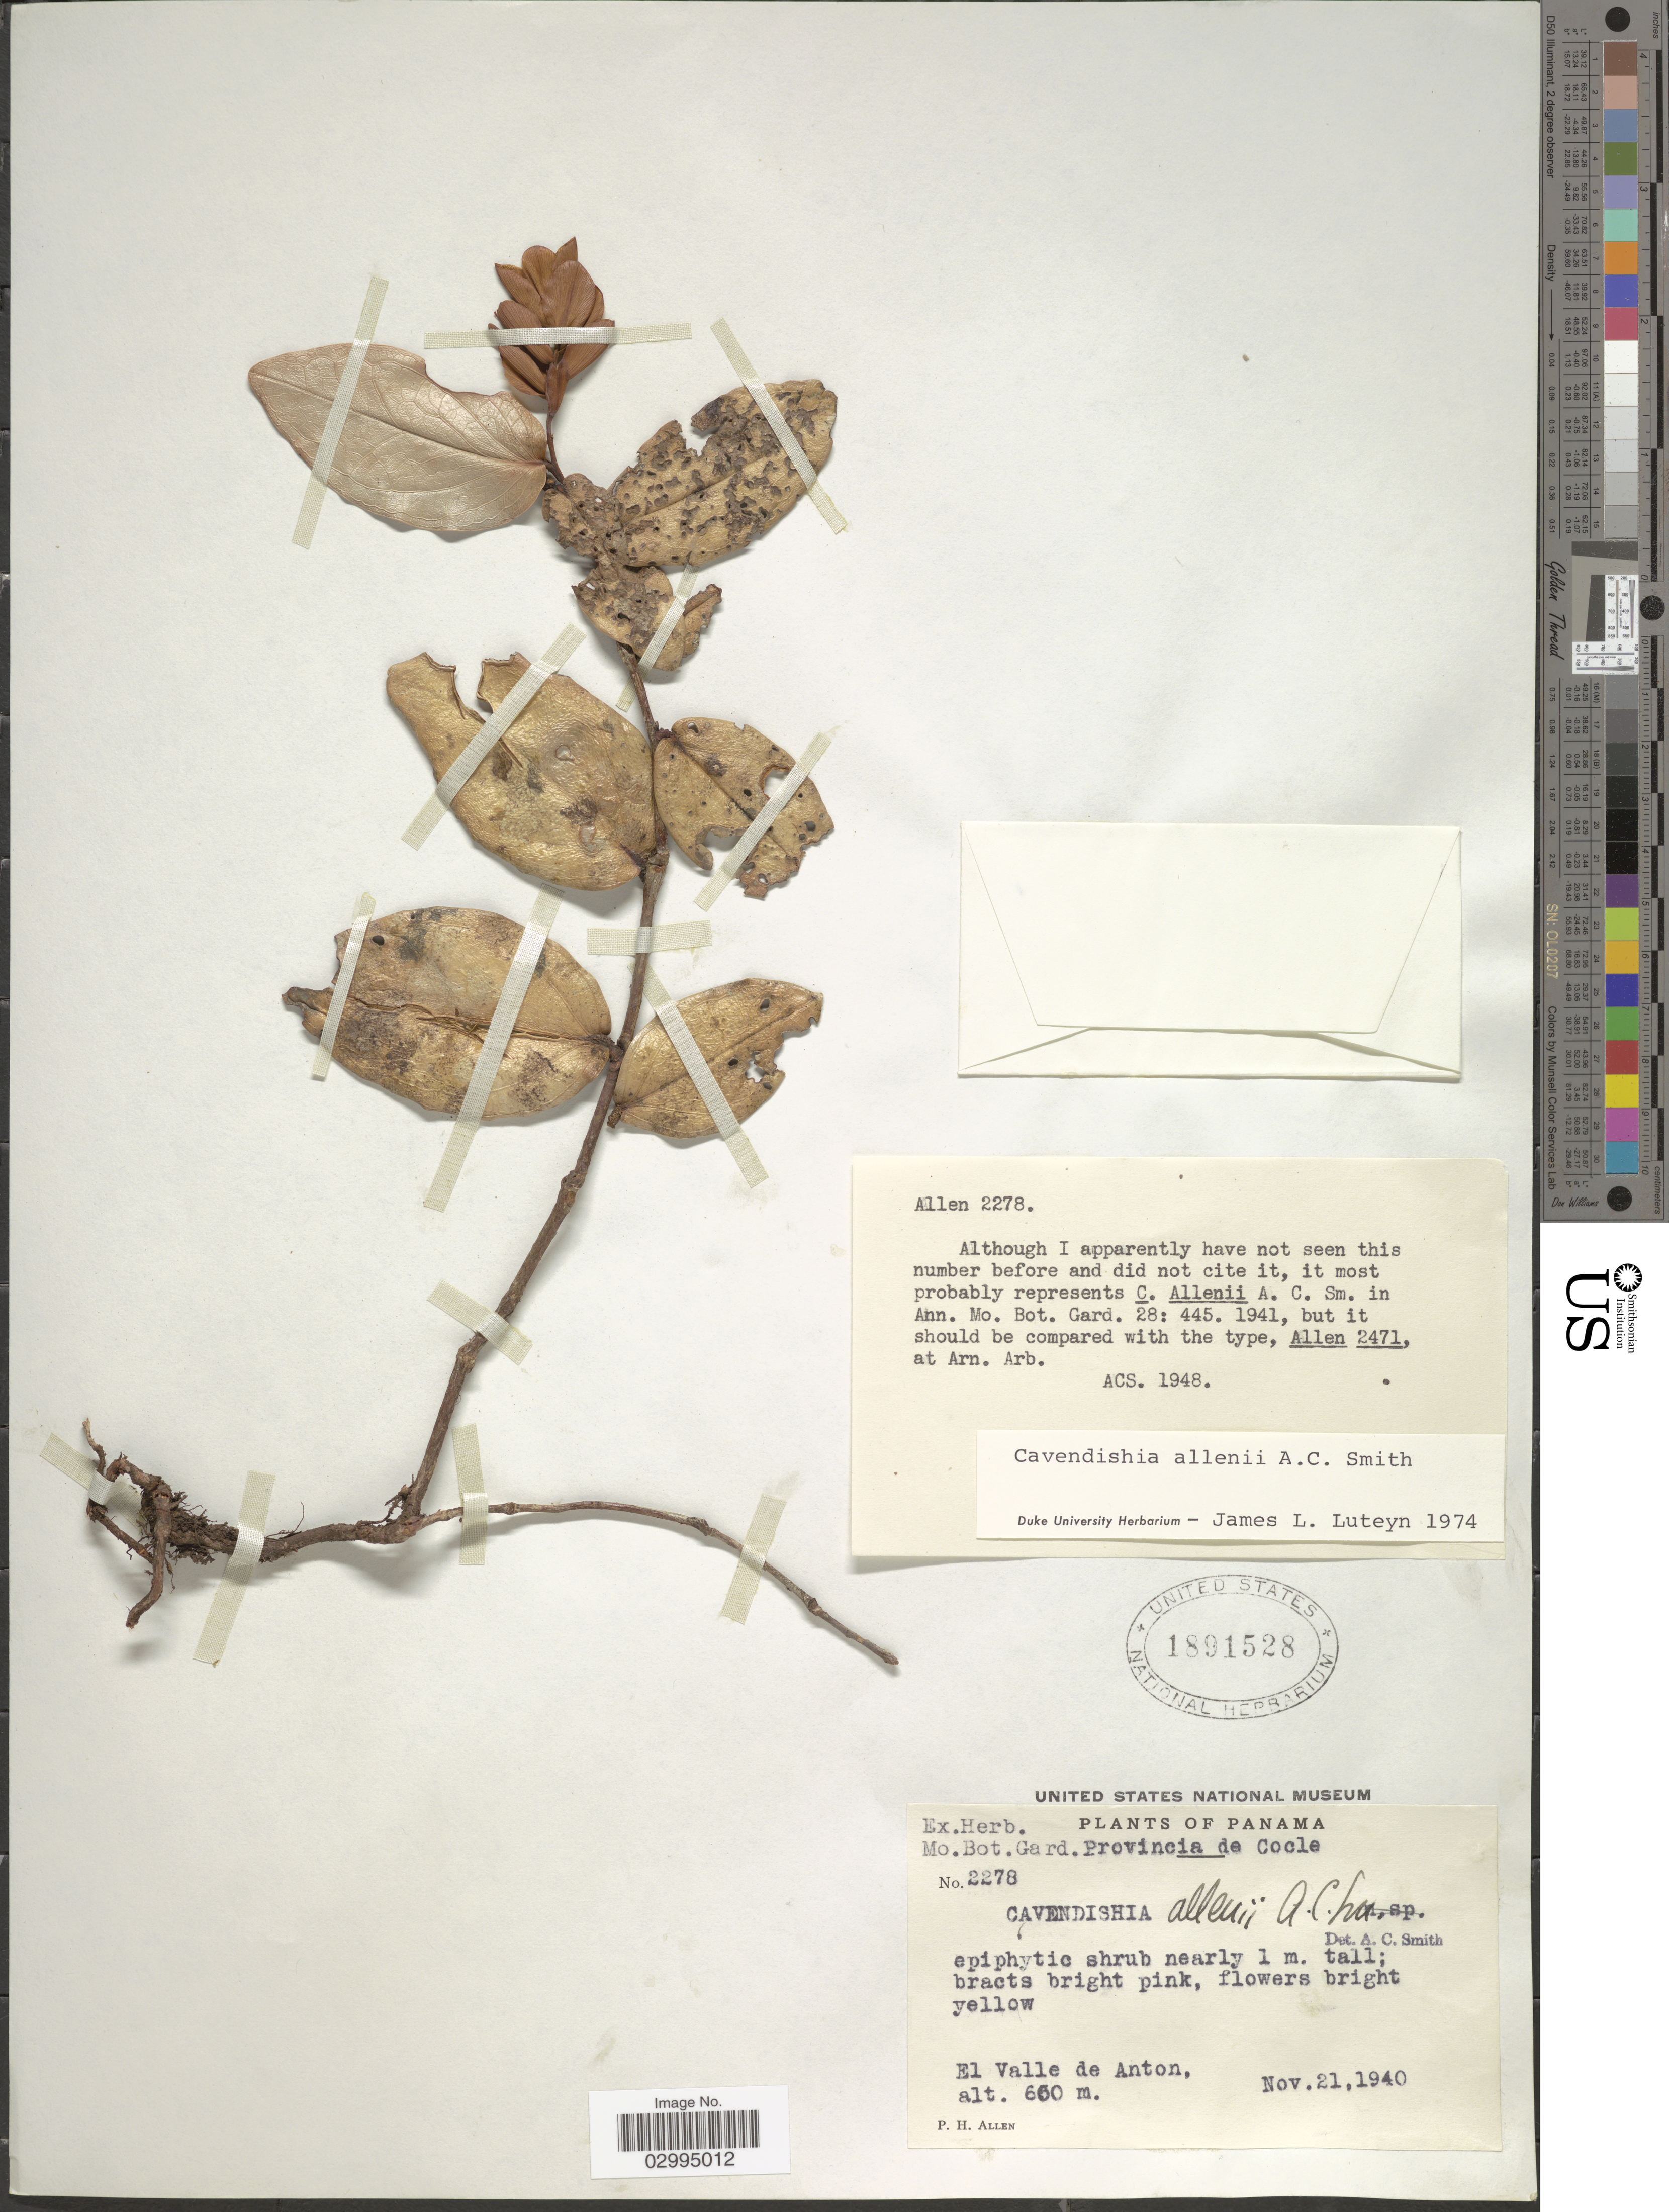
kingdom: Plantae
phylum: Tracheophyta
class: Magnoliopsida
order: Ericales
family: Ericaceae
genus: Cavendishia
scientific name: Cavendishia allenii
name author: A.C. Sm.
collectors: P. H. Allen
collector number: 2278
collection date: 1940-11-21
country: Panama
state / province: Coclé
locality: Provincia de Cocle. El Valle de Anton.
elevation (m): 660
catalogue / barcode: US 1891528